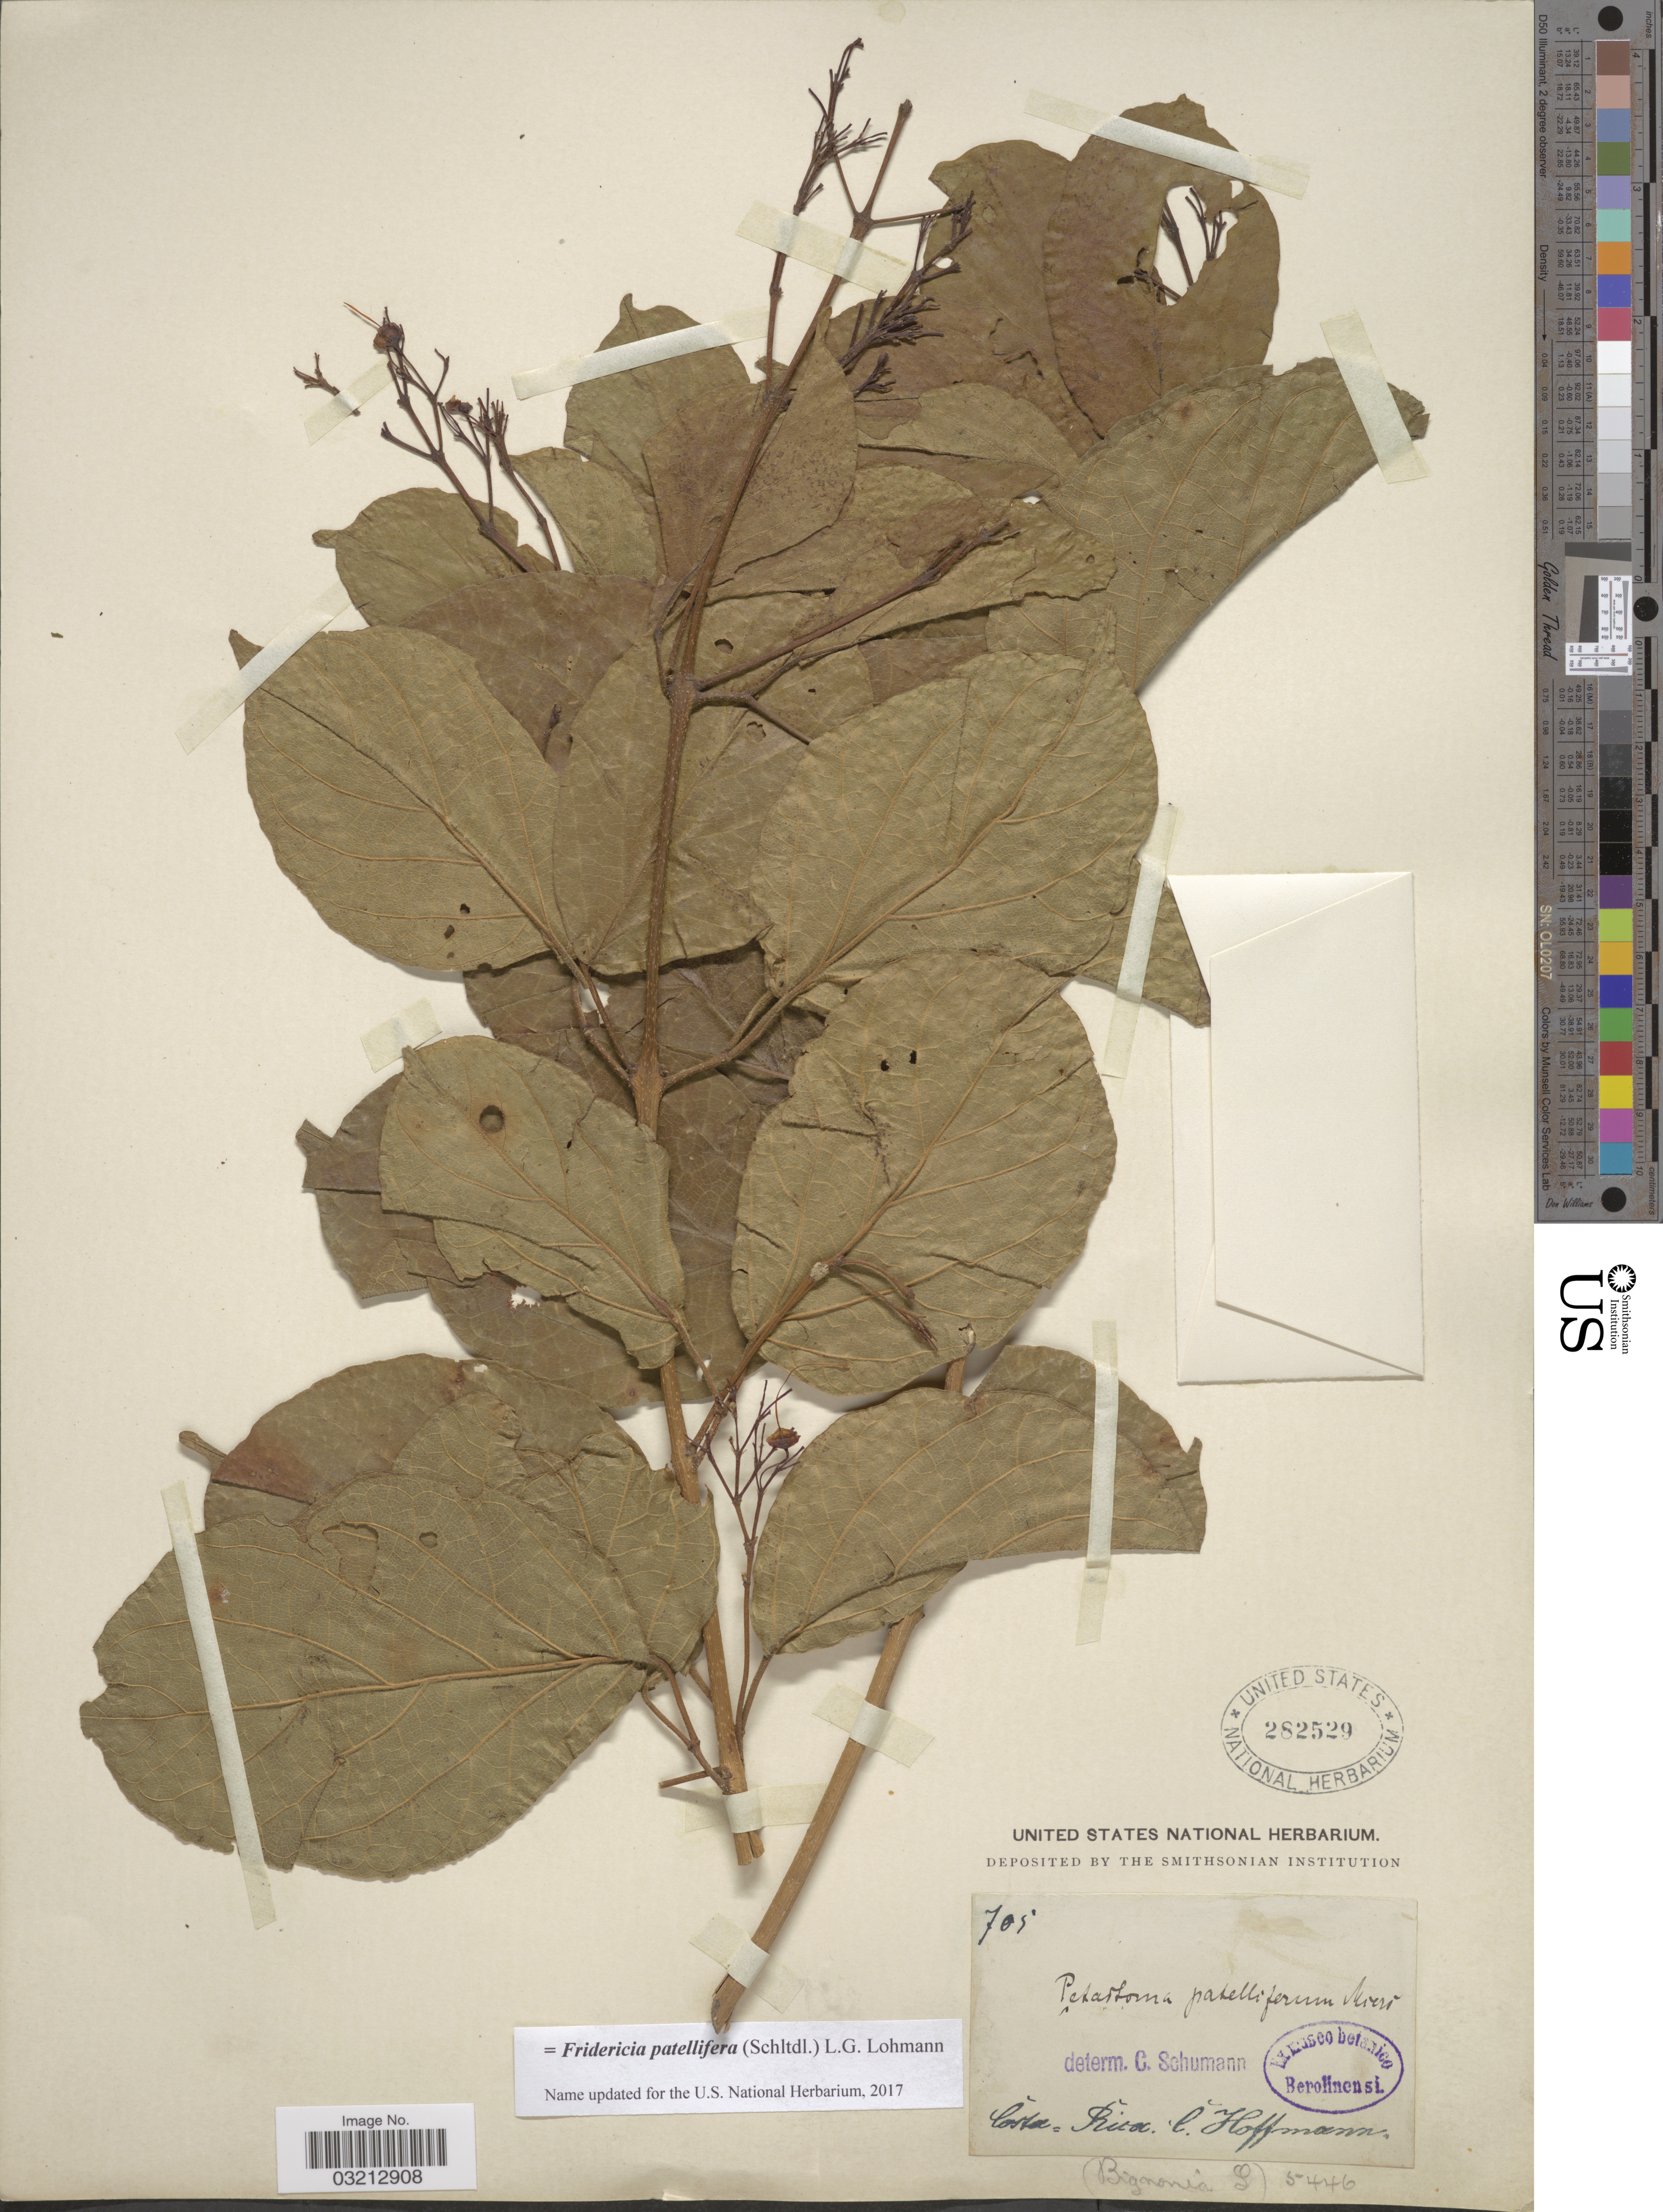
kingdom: Plantae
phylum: Tracheophyta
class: Magnoliopsida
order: Lamiales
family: Bignoniaceae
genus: Fridericia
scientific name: Fridericia patellifera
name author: (Schltdl.) L.G. Lohmann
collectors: -. Hoffmann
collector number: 705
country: Costa Rica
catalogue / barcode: US 282529